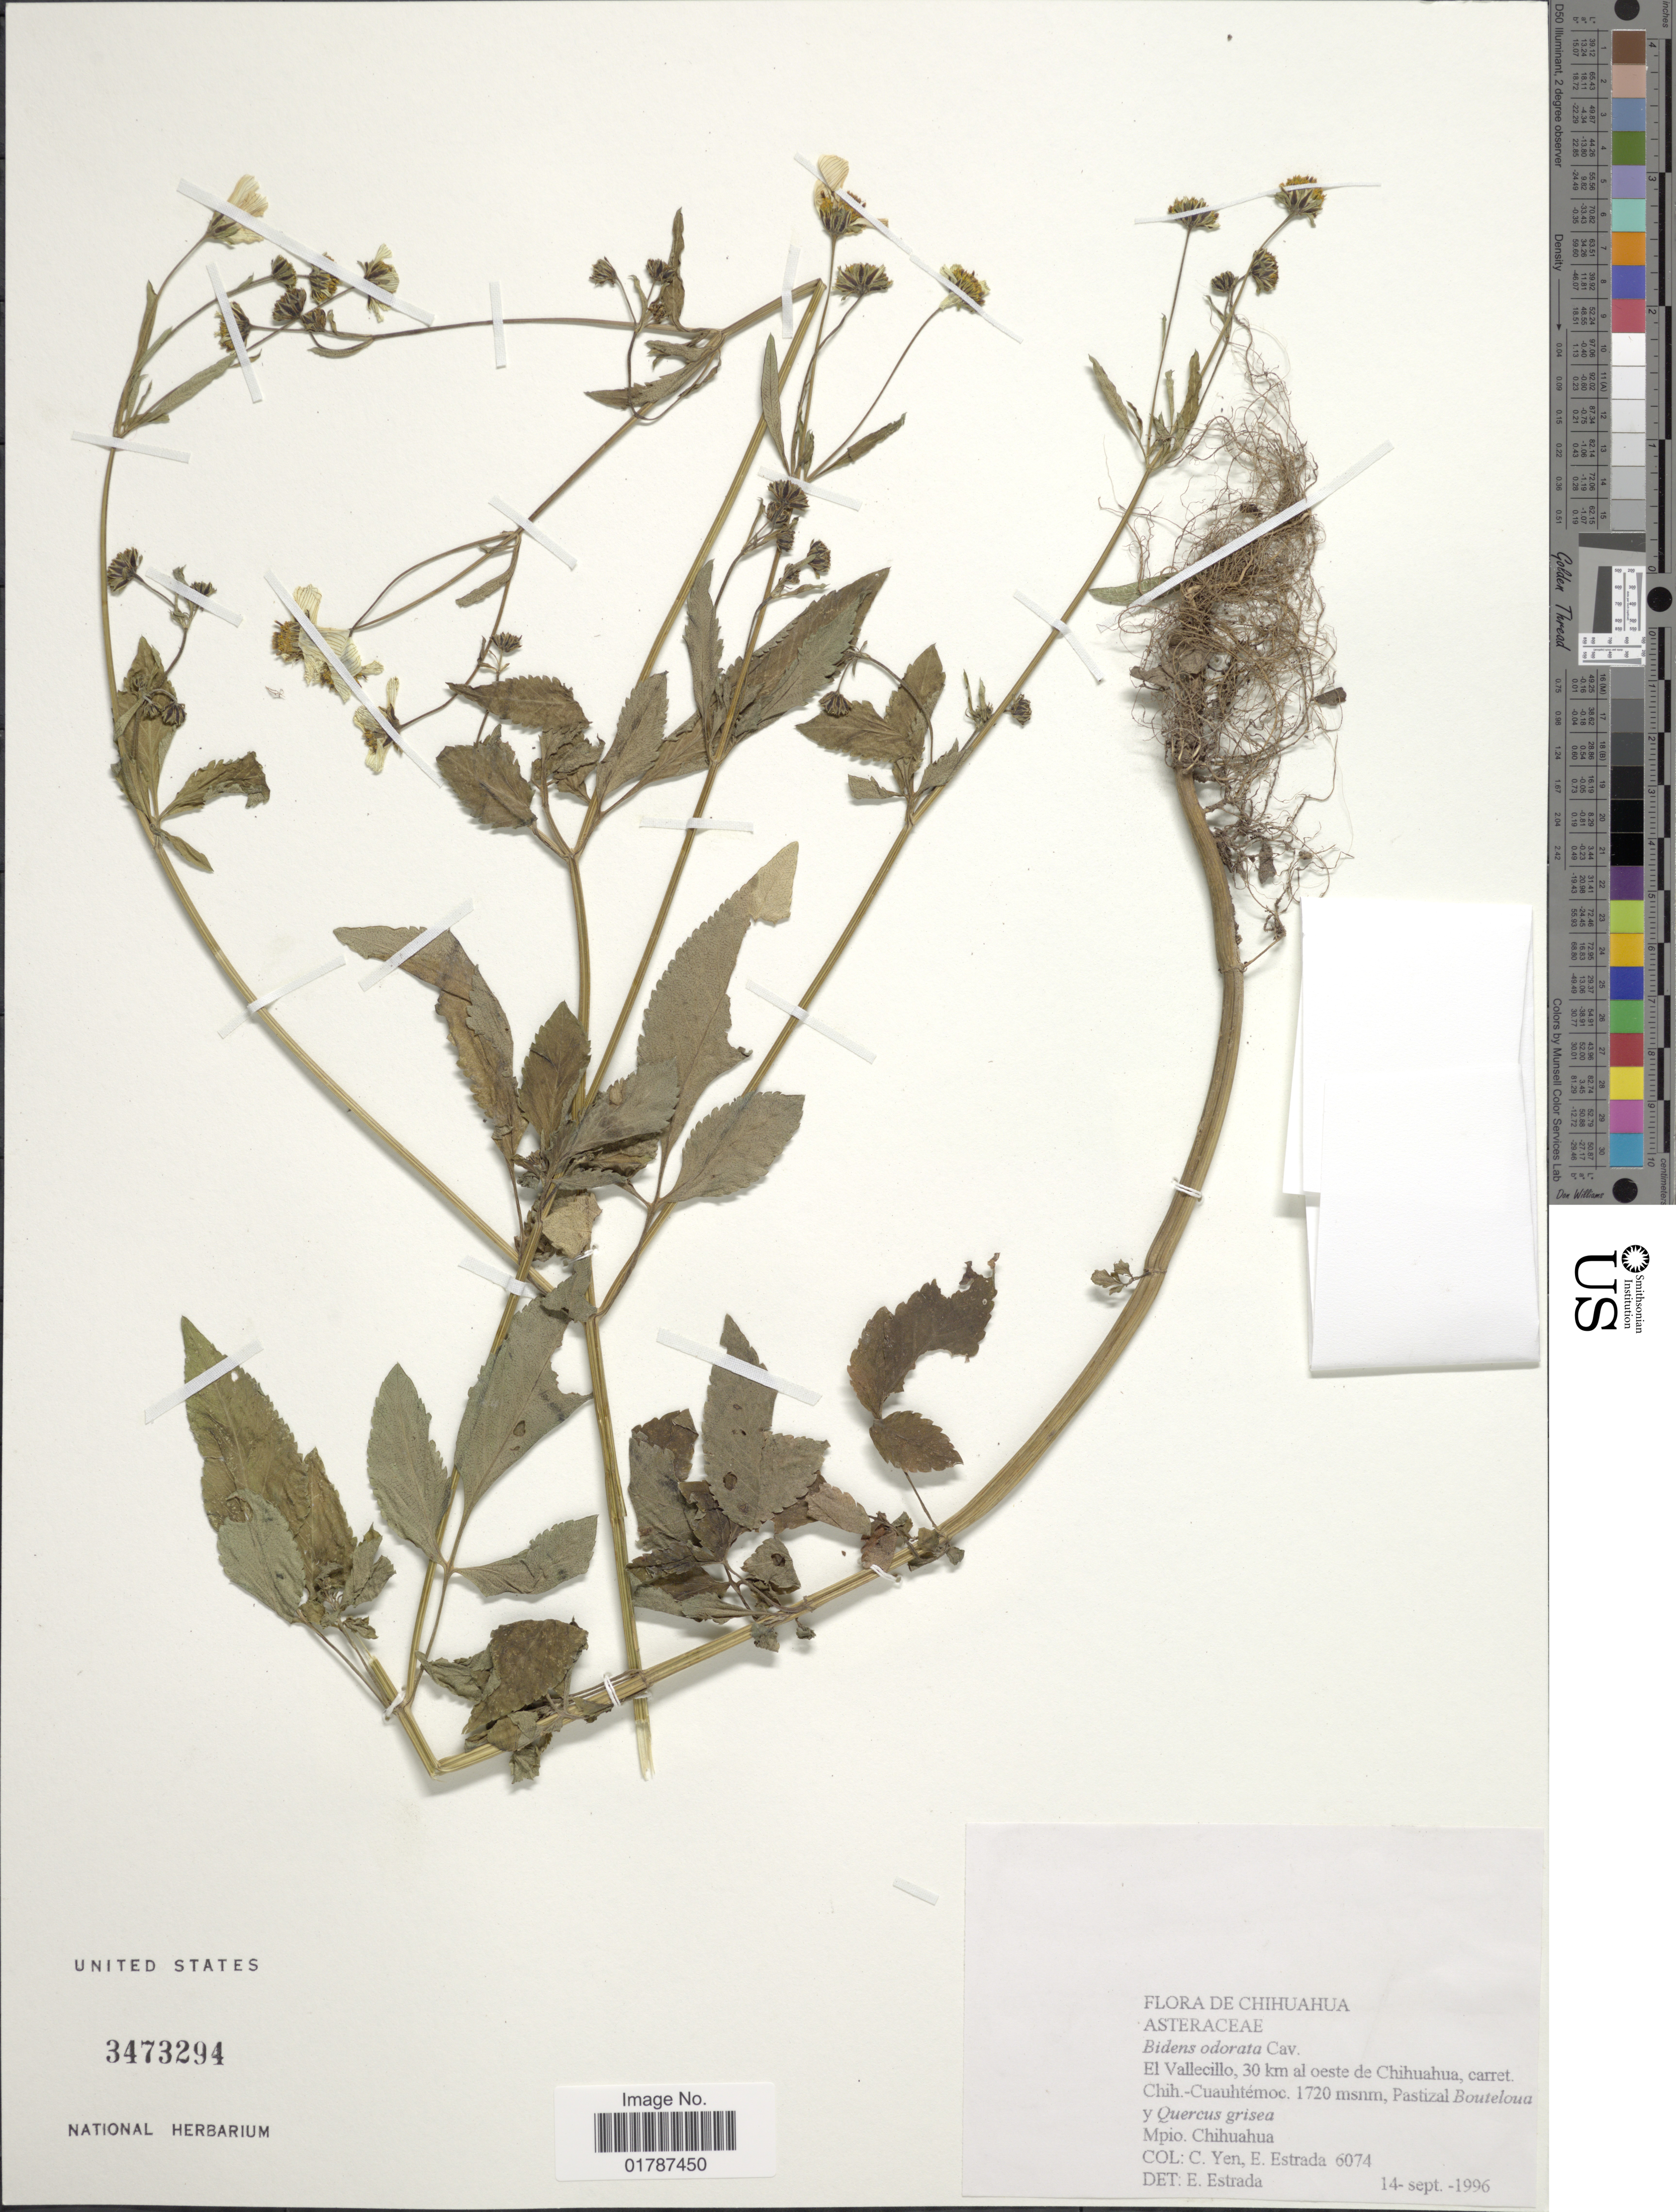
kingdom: Plantae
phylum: Tracheophyta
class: Magnoliopsida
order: Asterales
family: Asteraceae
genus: Bidens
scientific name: Bidens odorata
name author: Cav.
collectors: C. Yen & E. Estrada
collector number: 6074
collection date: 1996-09-14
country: Mexico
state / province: Chihuahua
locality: El Vallecillo, 30 km al oeste de Chihuahua, carret. Chih.-Cuauhtemoc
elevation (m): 1720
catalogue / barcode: US 3473294